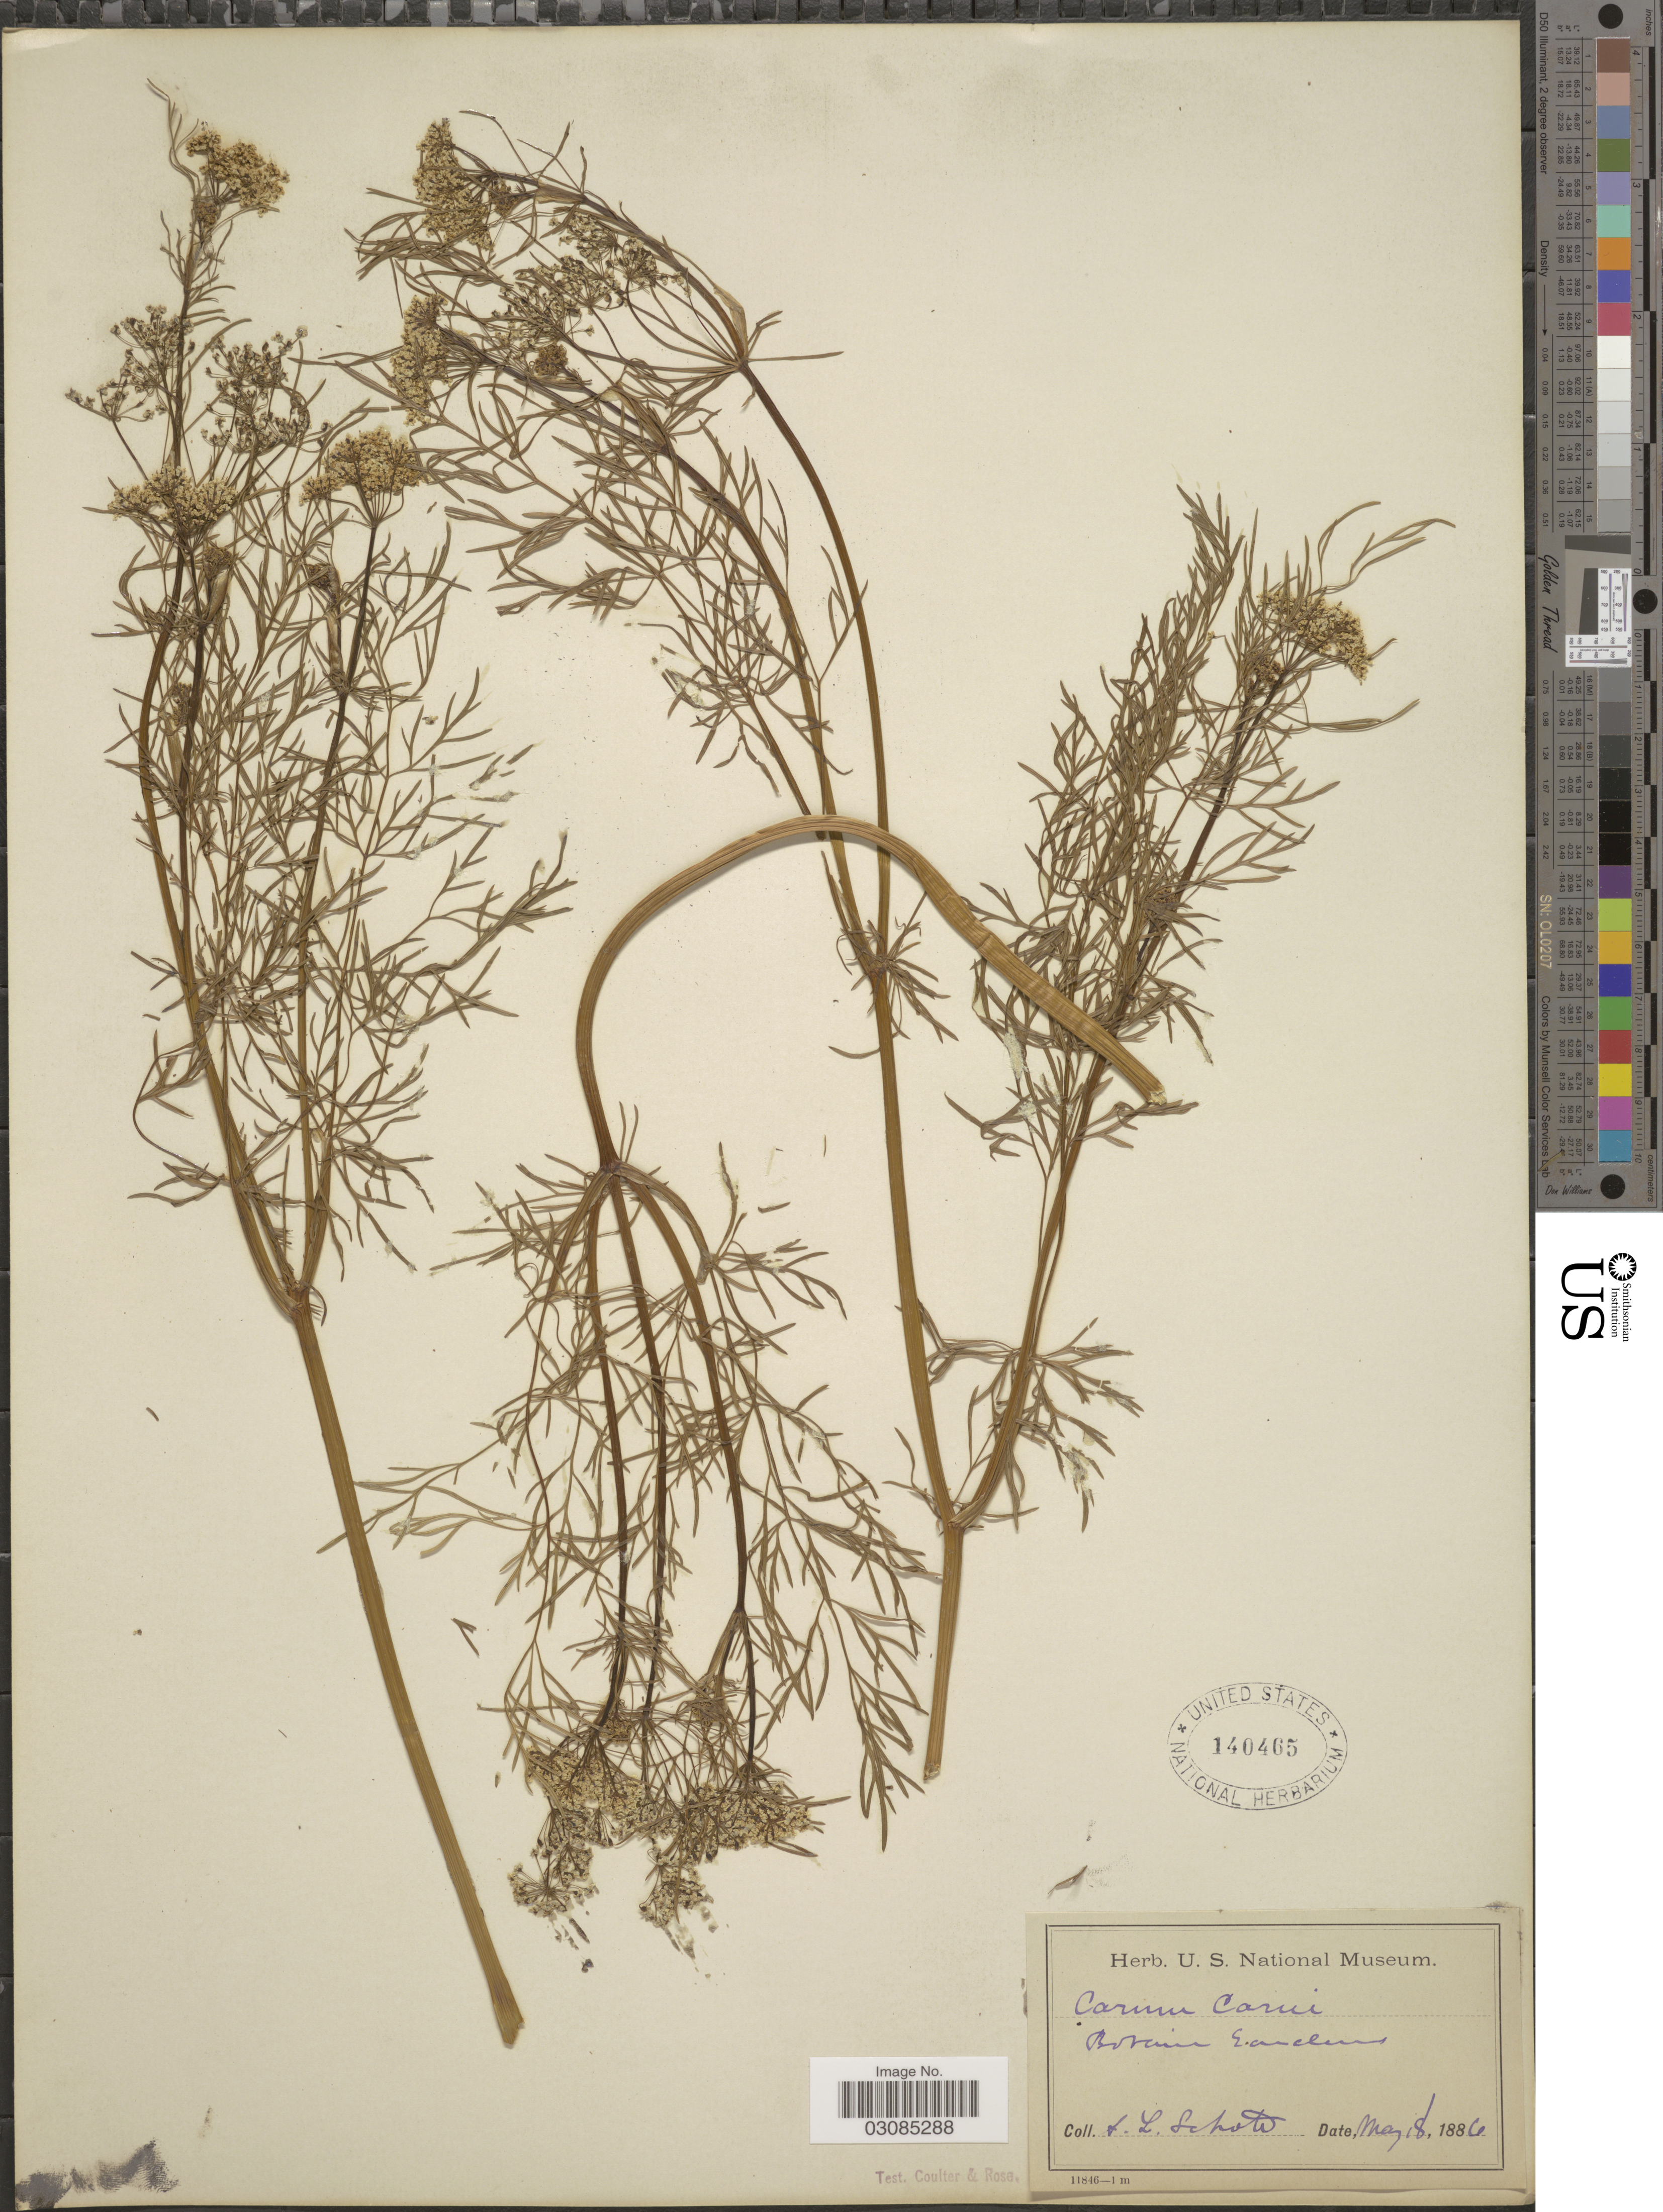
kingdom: Plantae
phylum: Tracheophyta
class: Magnoliopsida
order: Apiales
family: Apiaceae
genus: Carum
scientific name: Carum carvi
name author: L.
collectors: A. L. Schott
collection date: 1886-05-18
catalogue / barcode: US 140465